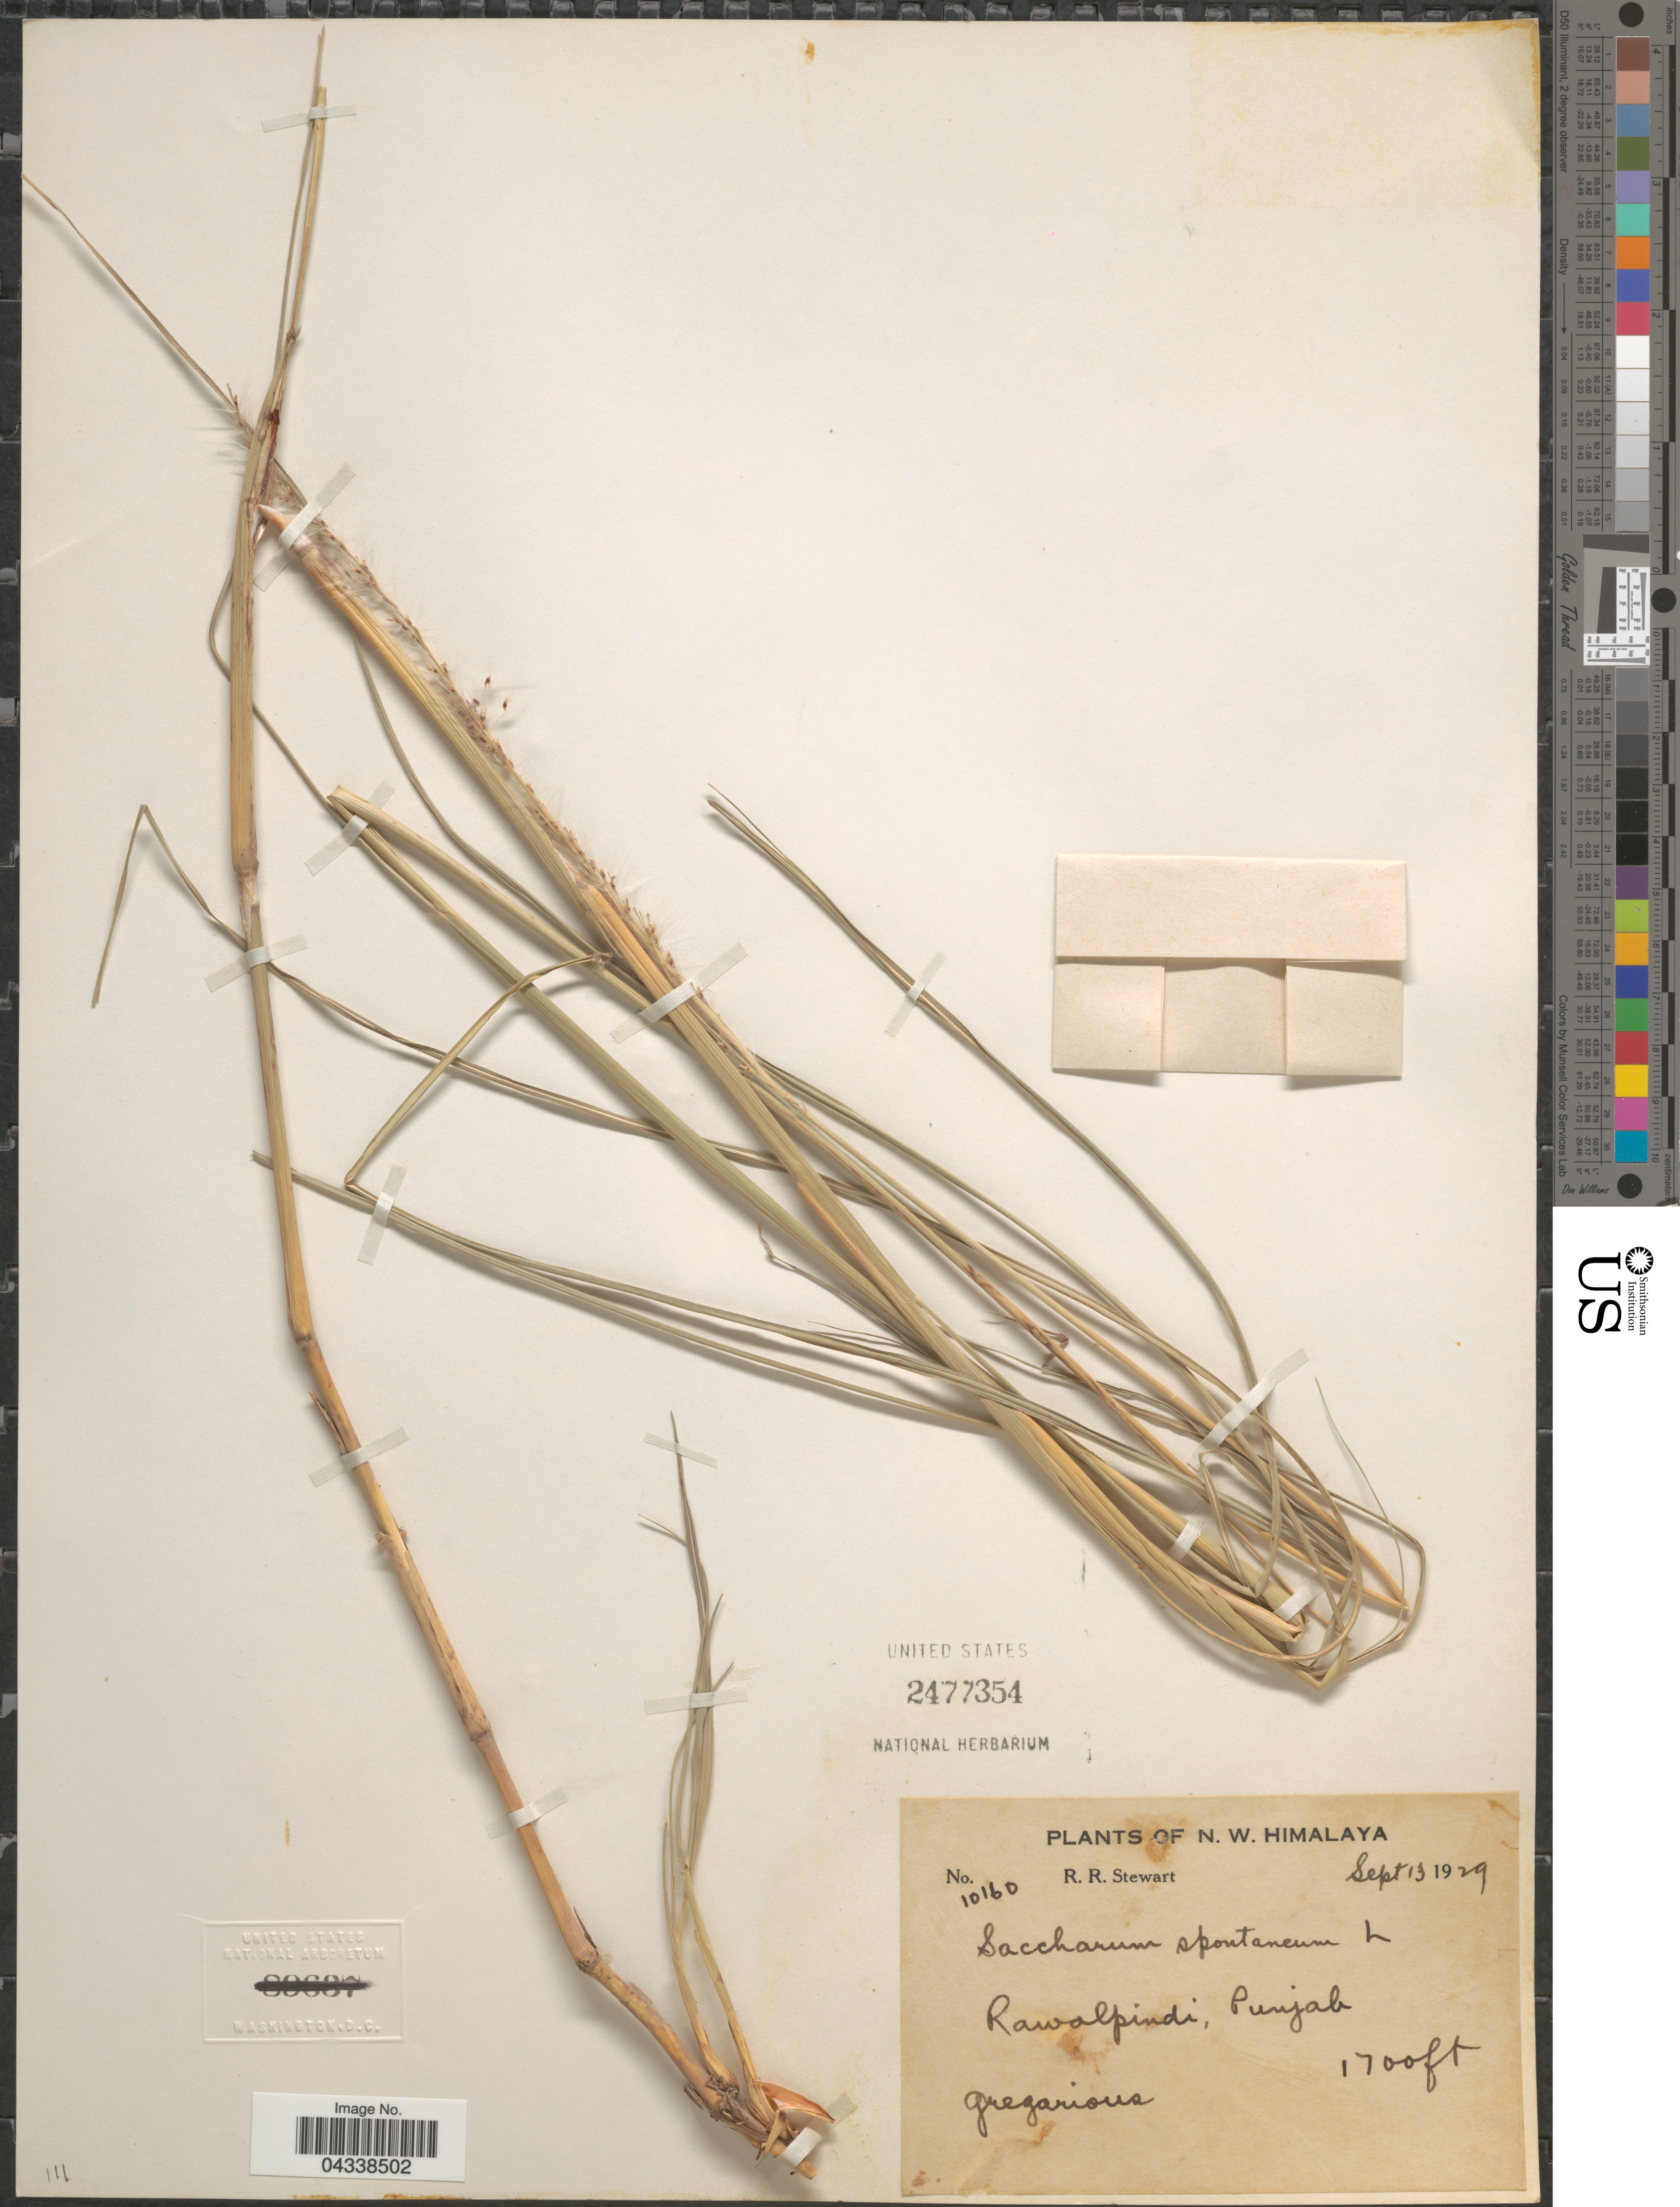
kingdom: Plantae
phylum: Tracheophyta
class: Liliopsida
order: Poales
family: Poaceae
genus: Saccharum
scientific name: Saccharum spontaneum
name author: L.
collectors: R. Stewart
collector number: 10160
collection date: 1929-09-13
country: Pakistan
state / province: Punjab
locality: N. W. Himalaya. Rawalpindi.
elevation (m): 518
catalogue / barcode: US 2477354